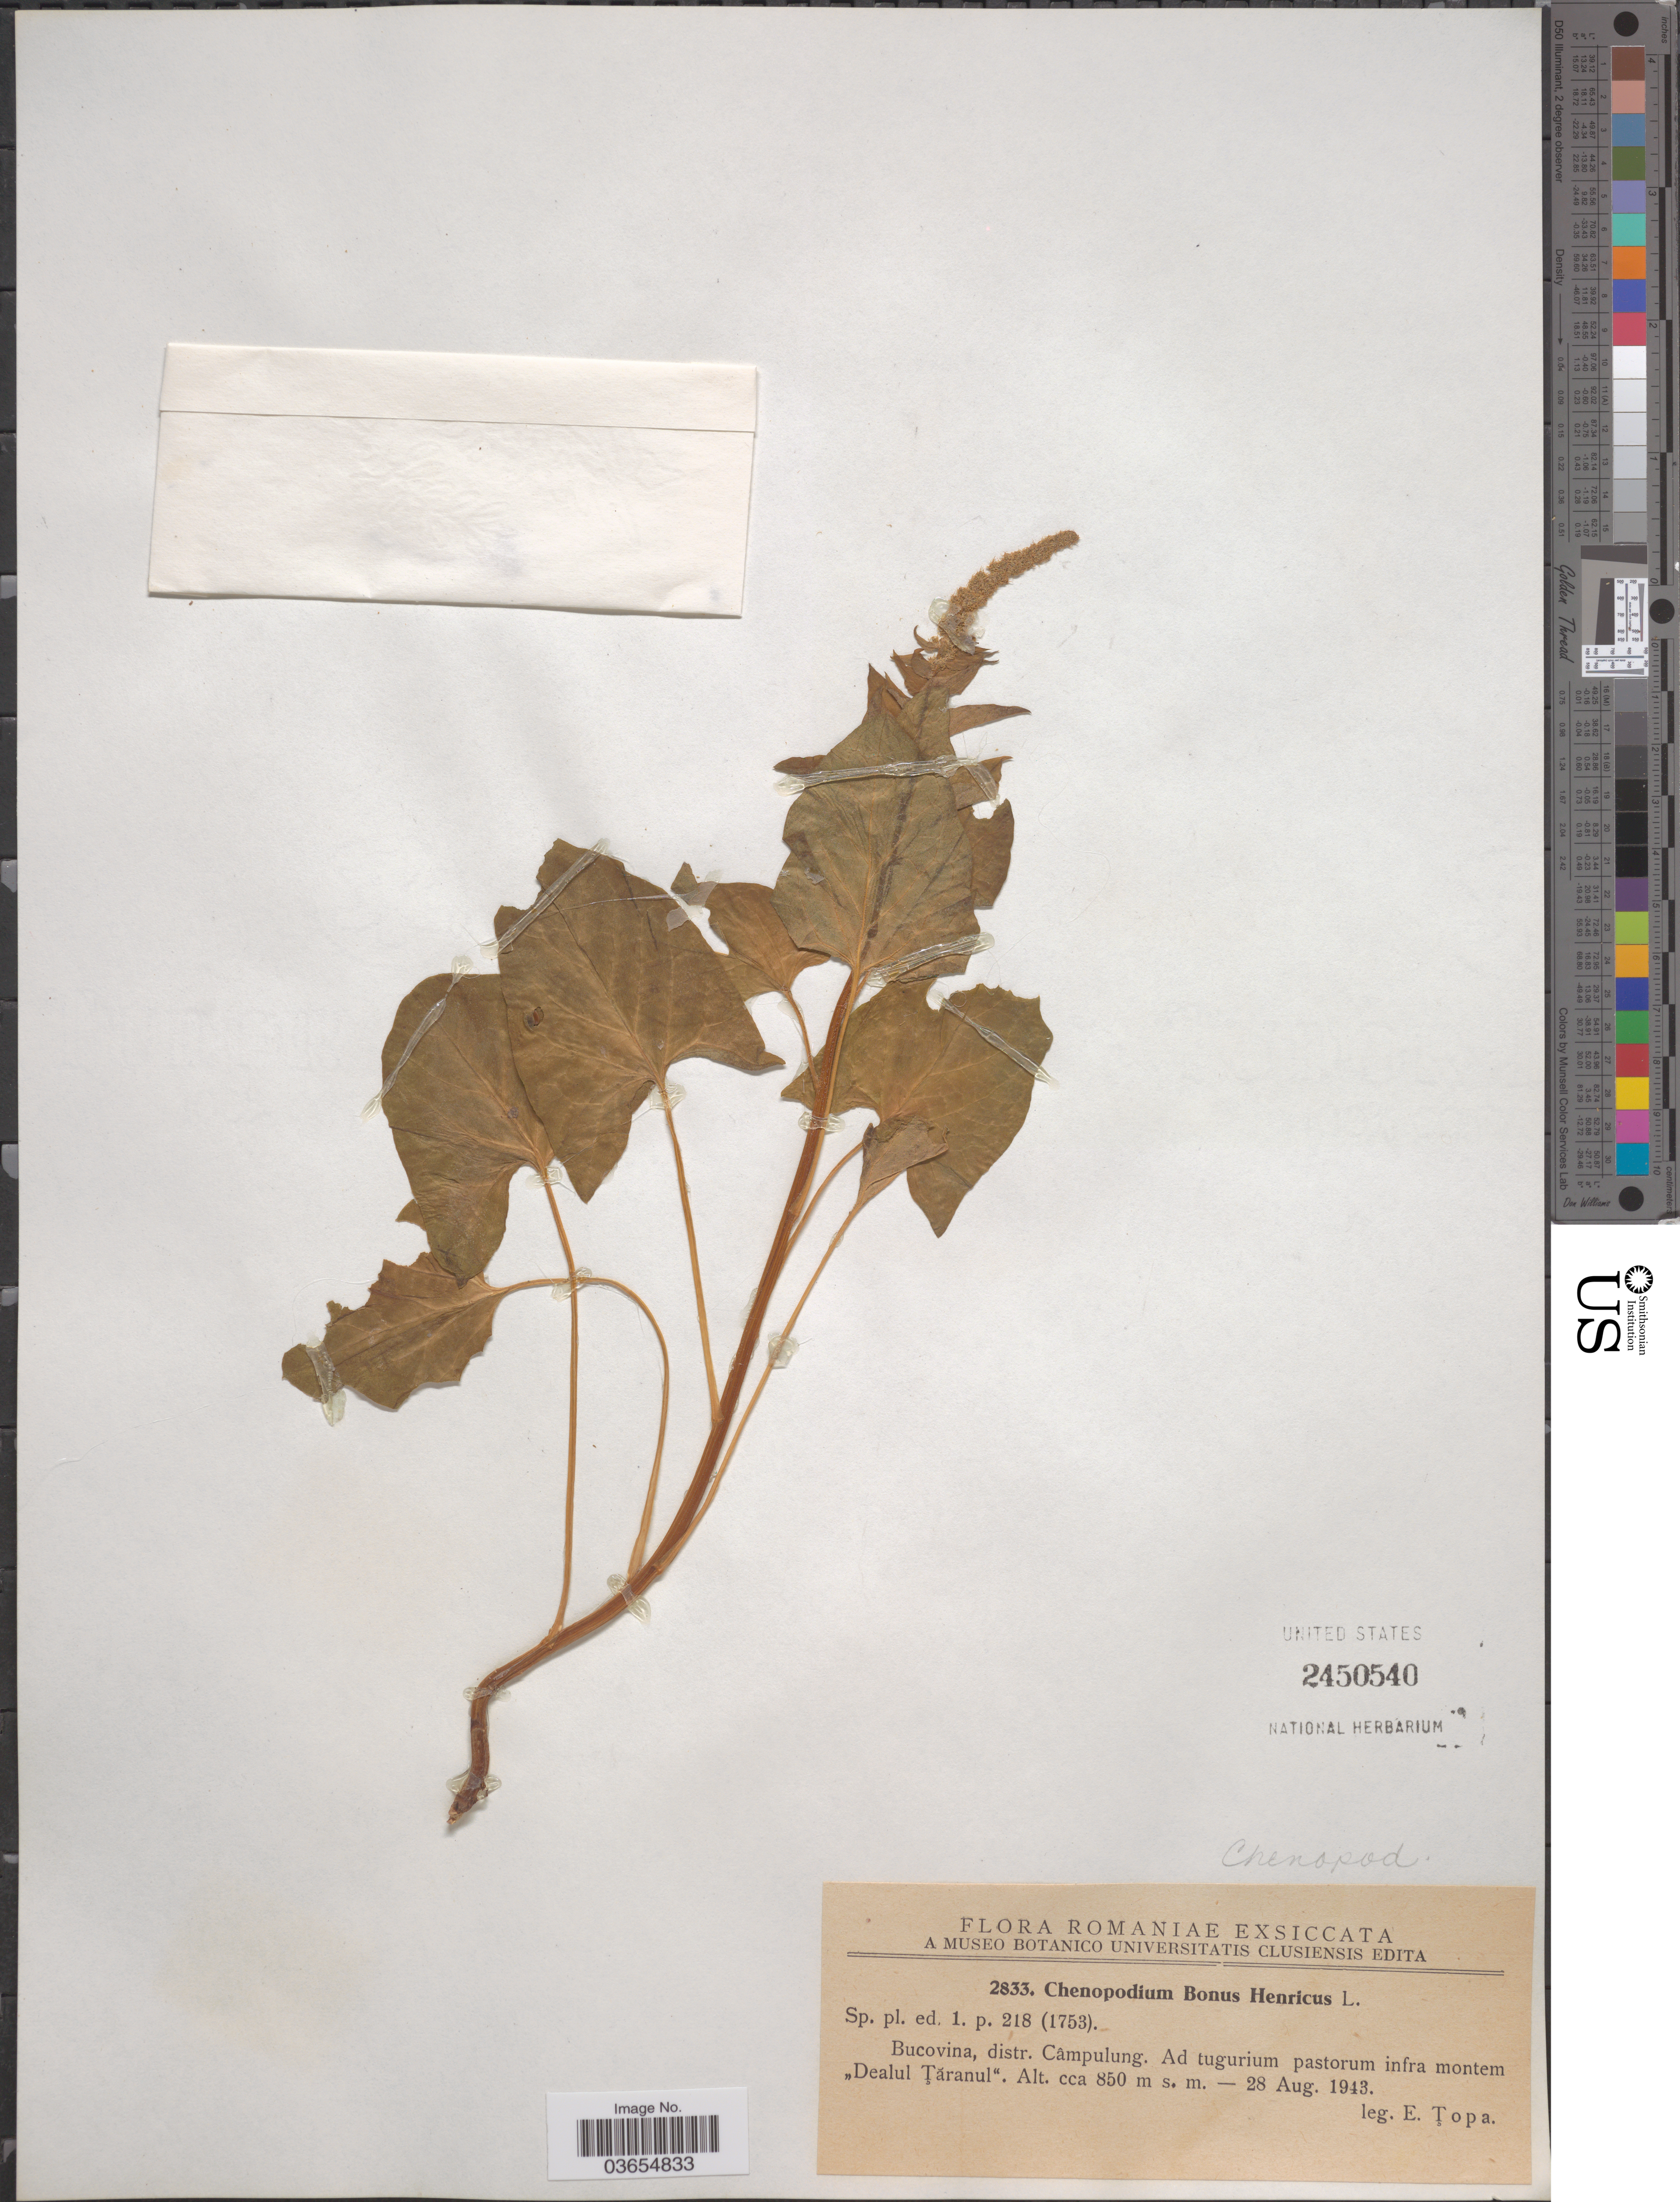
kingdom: Plantae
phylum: Tracheophyta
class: Magnoliopsida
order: Caryophyllales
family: Amaranthaceae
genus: Chenopodium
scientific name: Chenopodium bonus-henricus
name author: L.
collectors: E. Topa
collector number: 2833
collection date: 1943-08-28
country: Romania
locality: Bucovina, distr. Câmpulung. Ad tugurium pastorum infra montem "Dealul Tăranul".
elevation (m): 850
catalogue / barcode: US 2450540